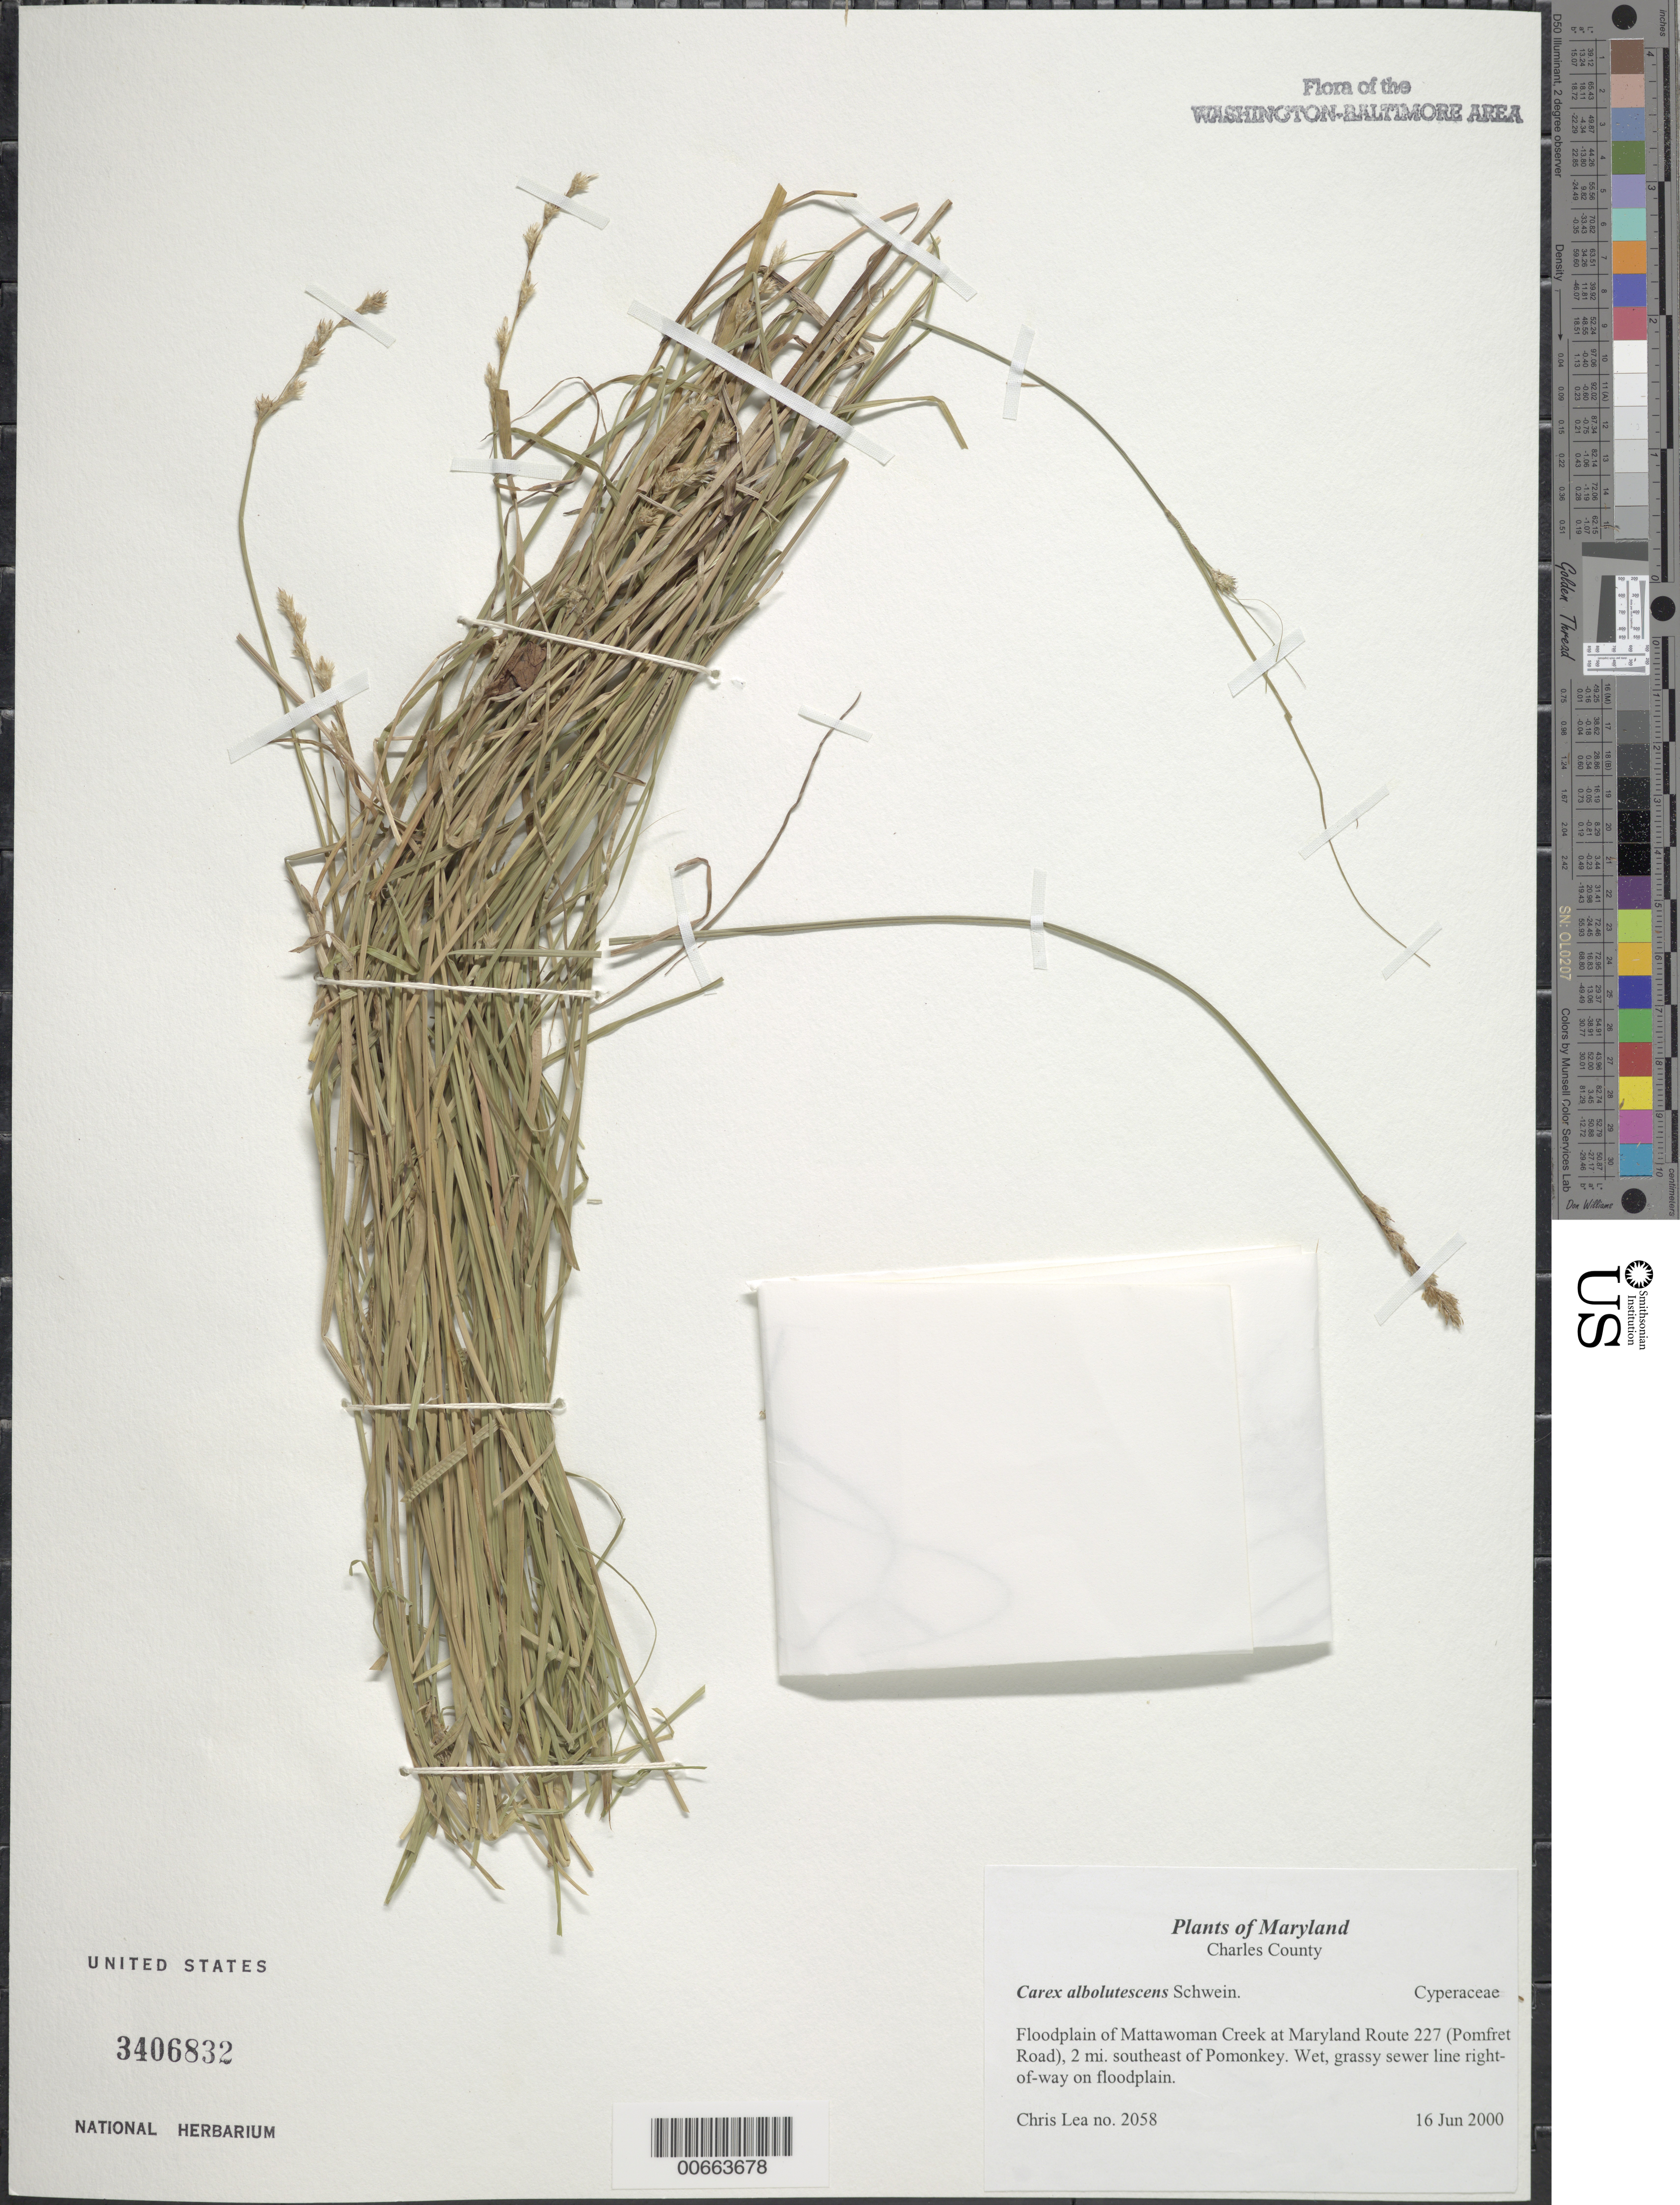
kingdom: Plantae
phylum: Tracheophyta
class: Liliopsida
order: Poales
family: Cyperaceae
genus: Carex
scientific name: Carex albolutescens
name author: Schwein.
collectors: C. Lea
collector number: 2058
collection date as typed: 16 Jun 2000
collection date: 2000-06-16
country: United States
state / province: Maryland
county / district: Charles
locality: Floodplain of Mattawoman Creek at Maryland Route 227 (Pomfret Road), 2 mi. southeast of Pomonkey.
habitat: Wet, grassy sewer line right-of-way on floodplain.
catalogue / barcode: US 3406832